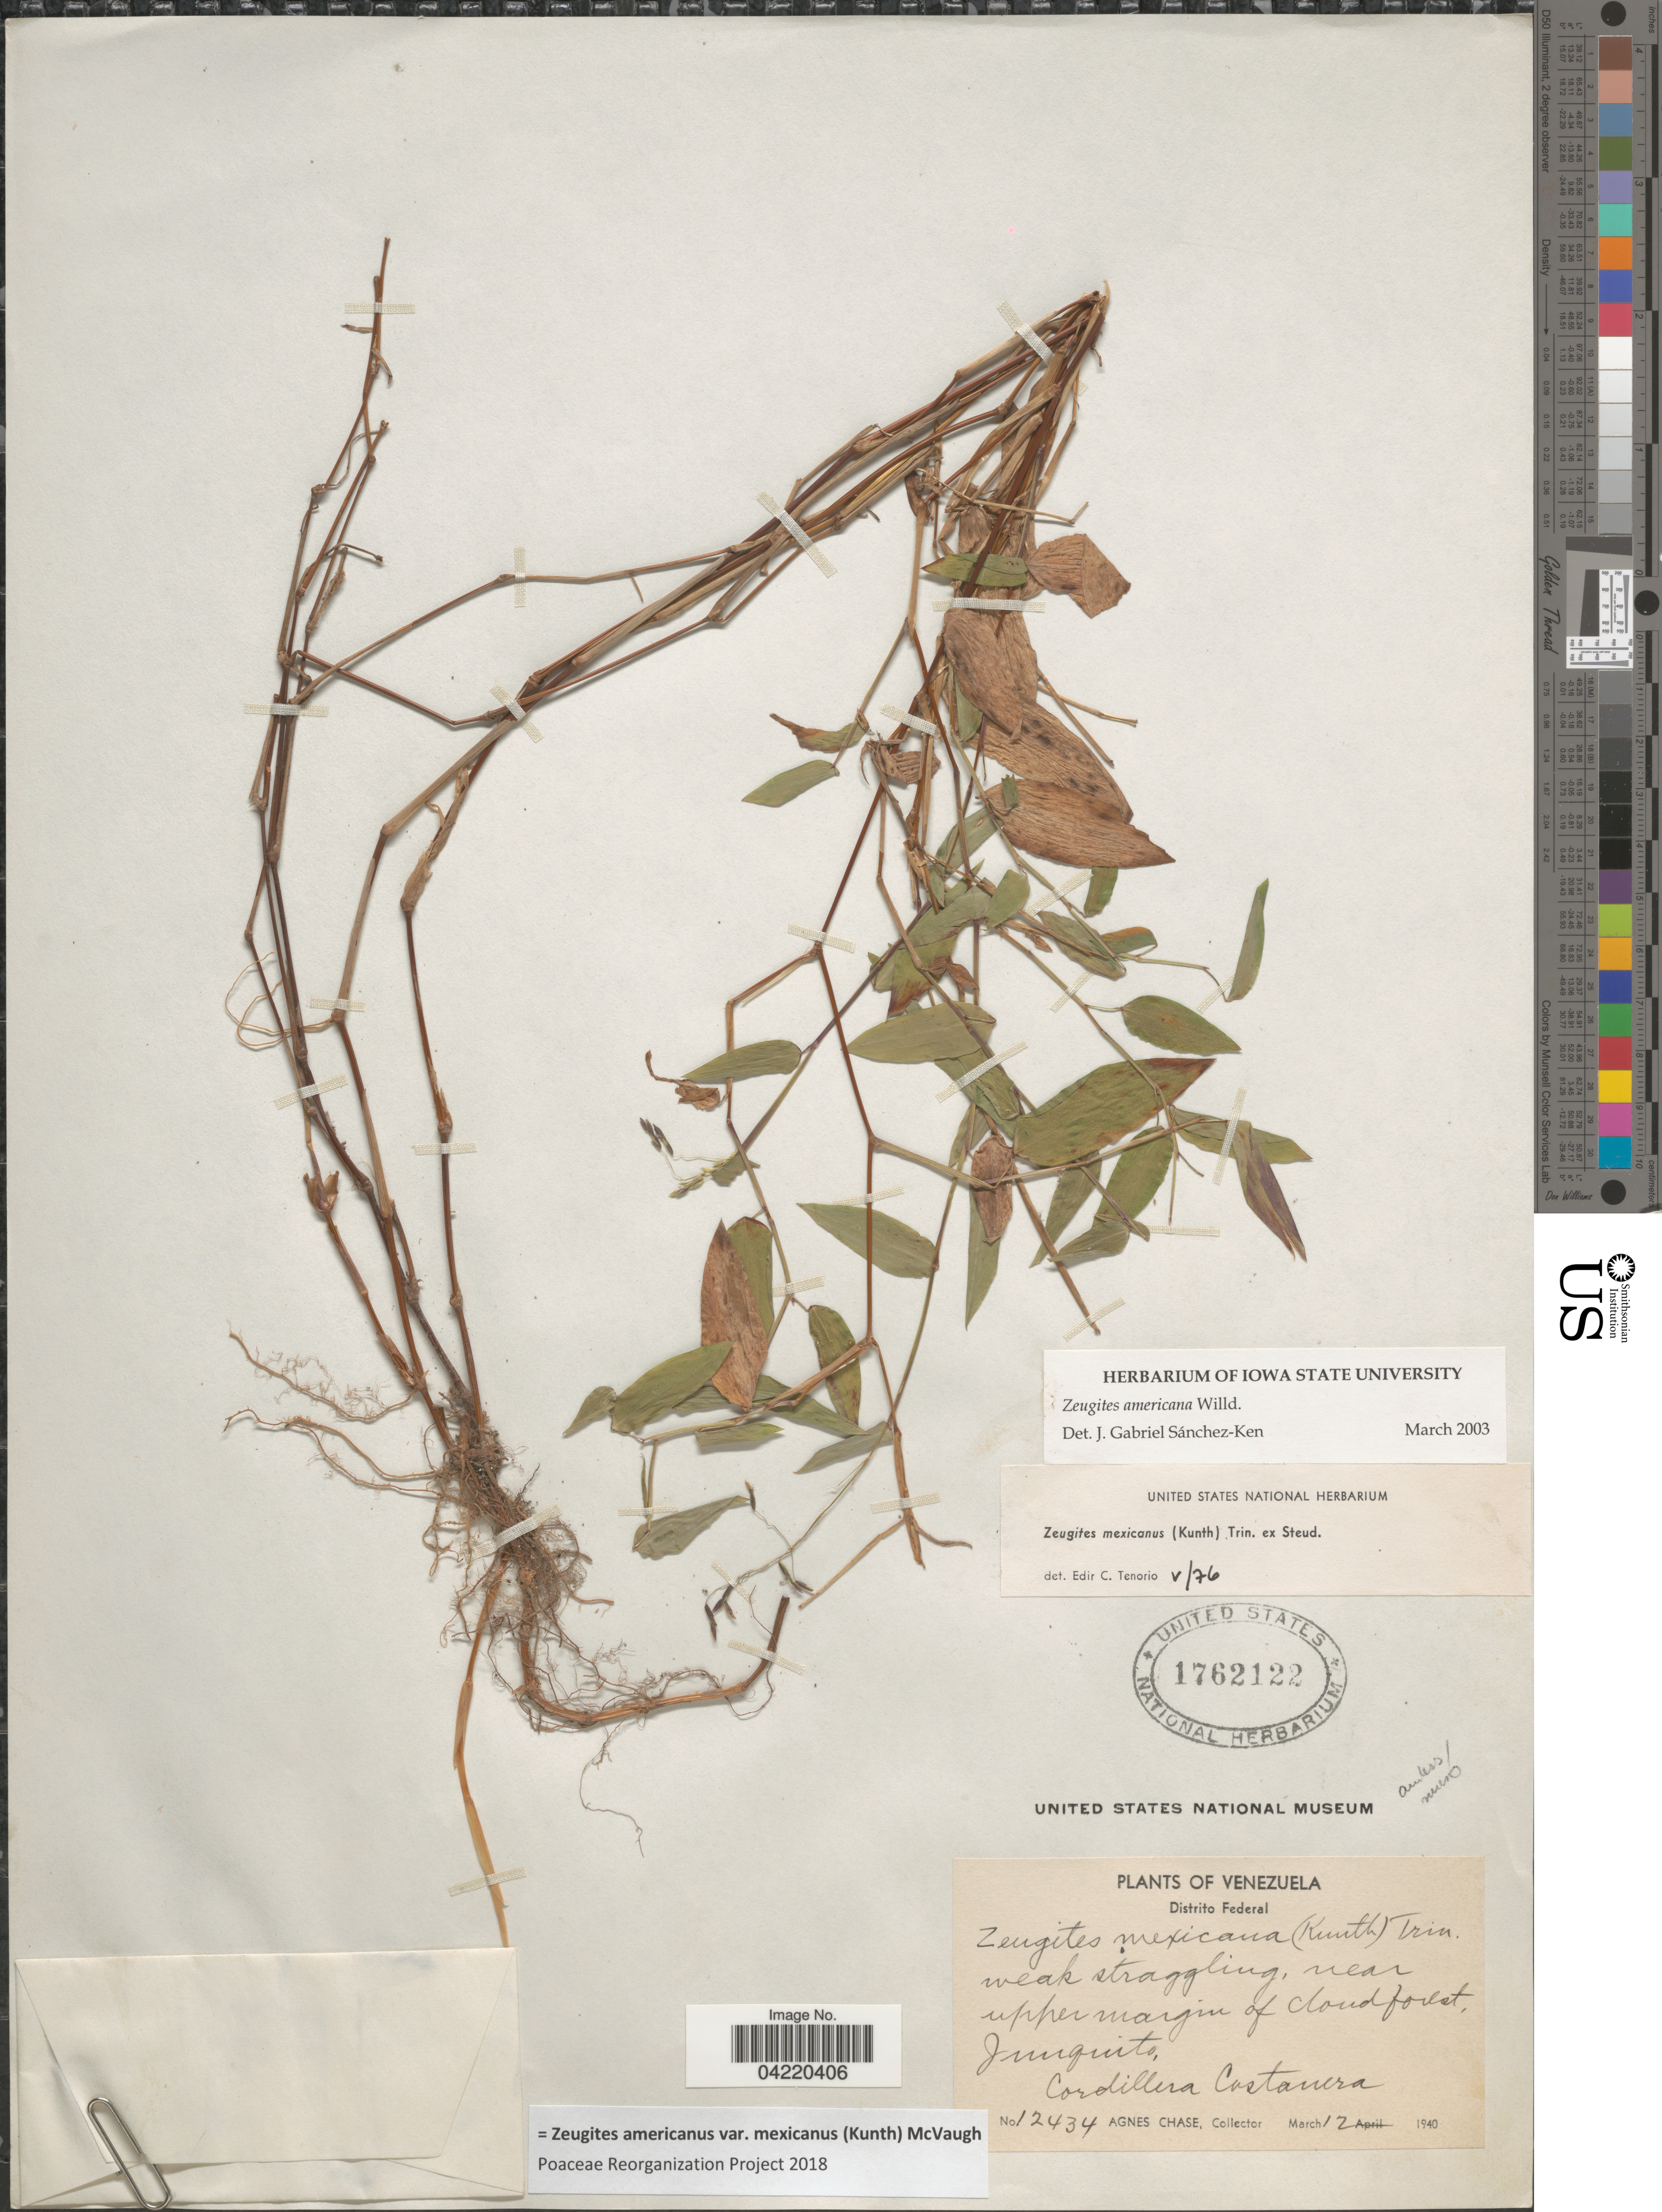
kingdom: Plantae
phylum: Tracheophyta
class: Liliopsida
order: Poales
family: Poaceae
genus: Zeugites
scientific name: Zeugites americanus var. mexicanus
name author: (Kunth) McVaugh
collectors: A. Chase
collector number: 12434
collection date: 1940-03-12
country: Venezuela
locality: Distrito Federal. Upper margin of cloud forest, Junquito, Cordillera Castanera.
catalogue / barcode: US 1762122